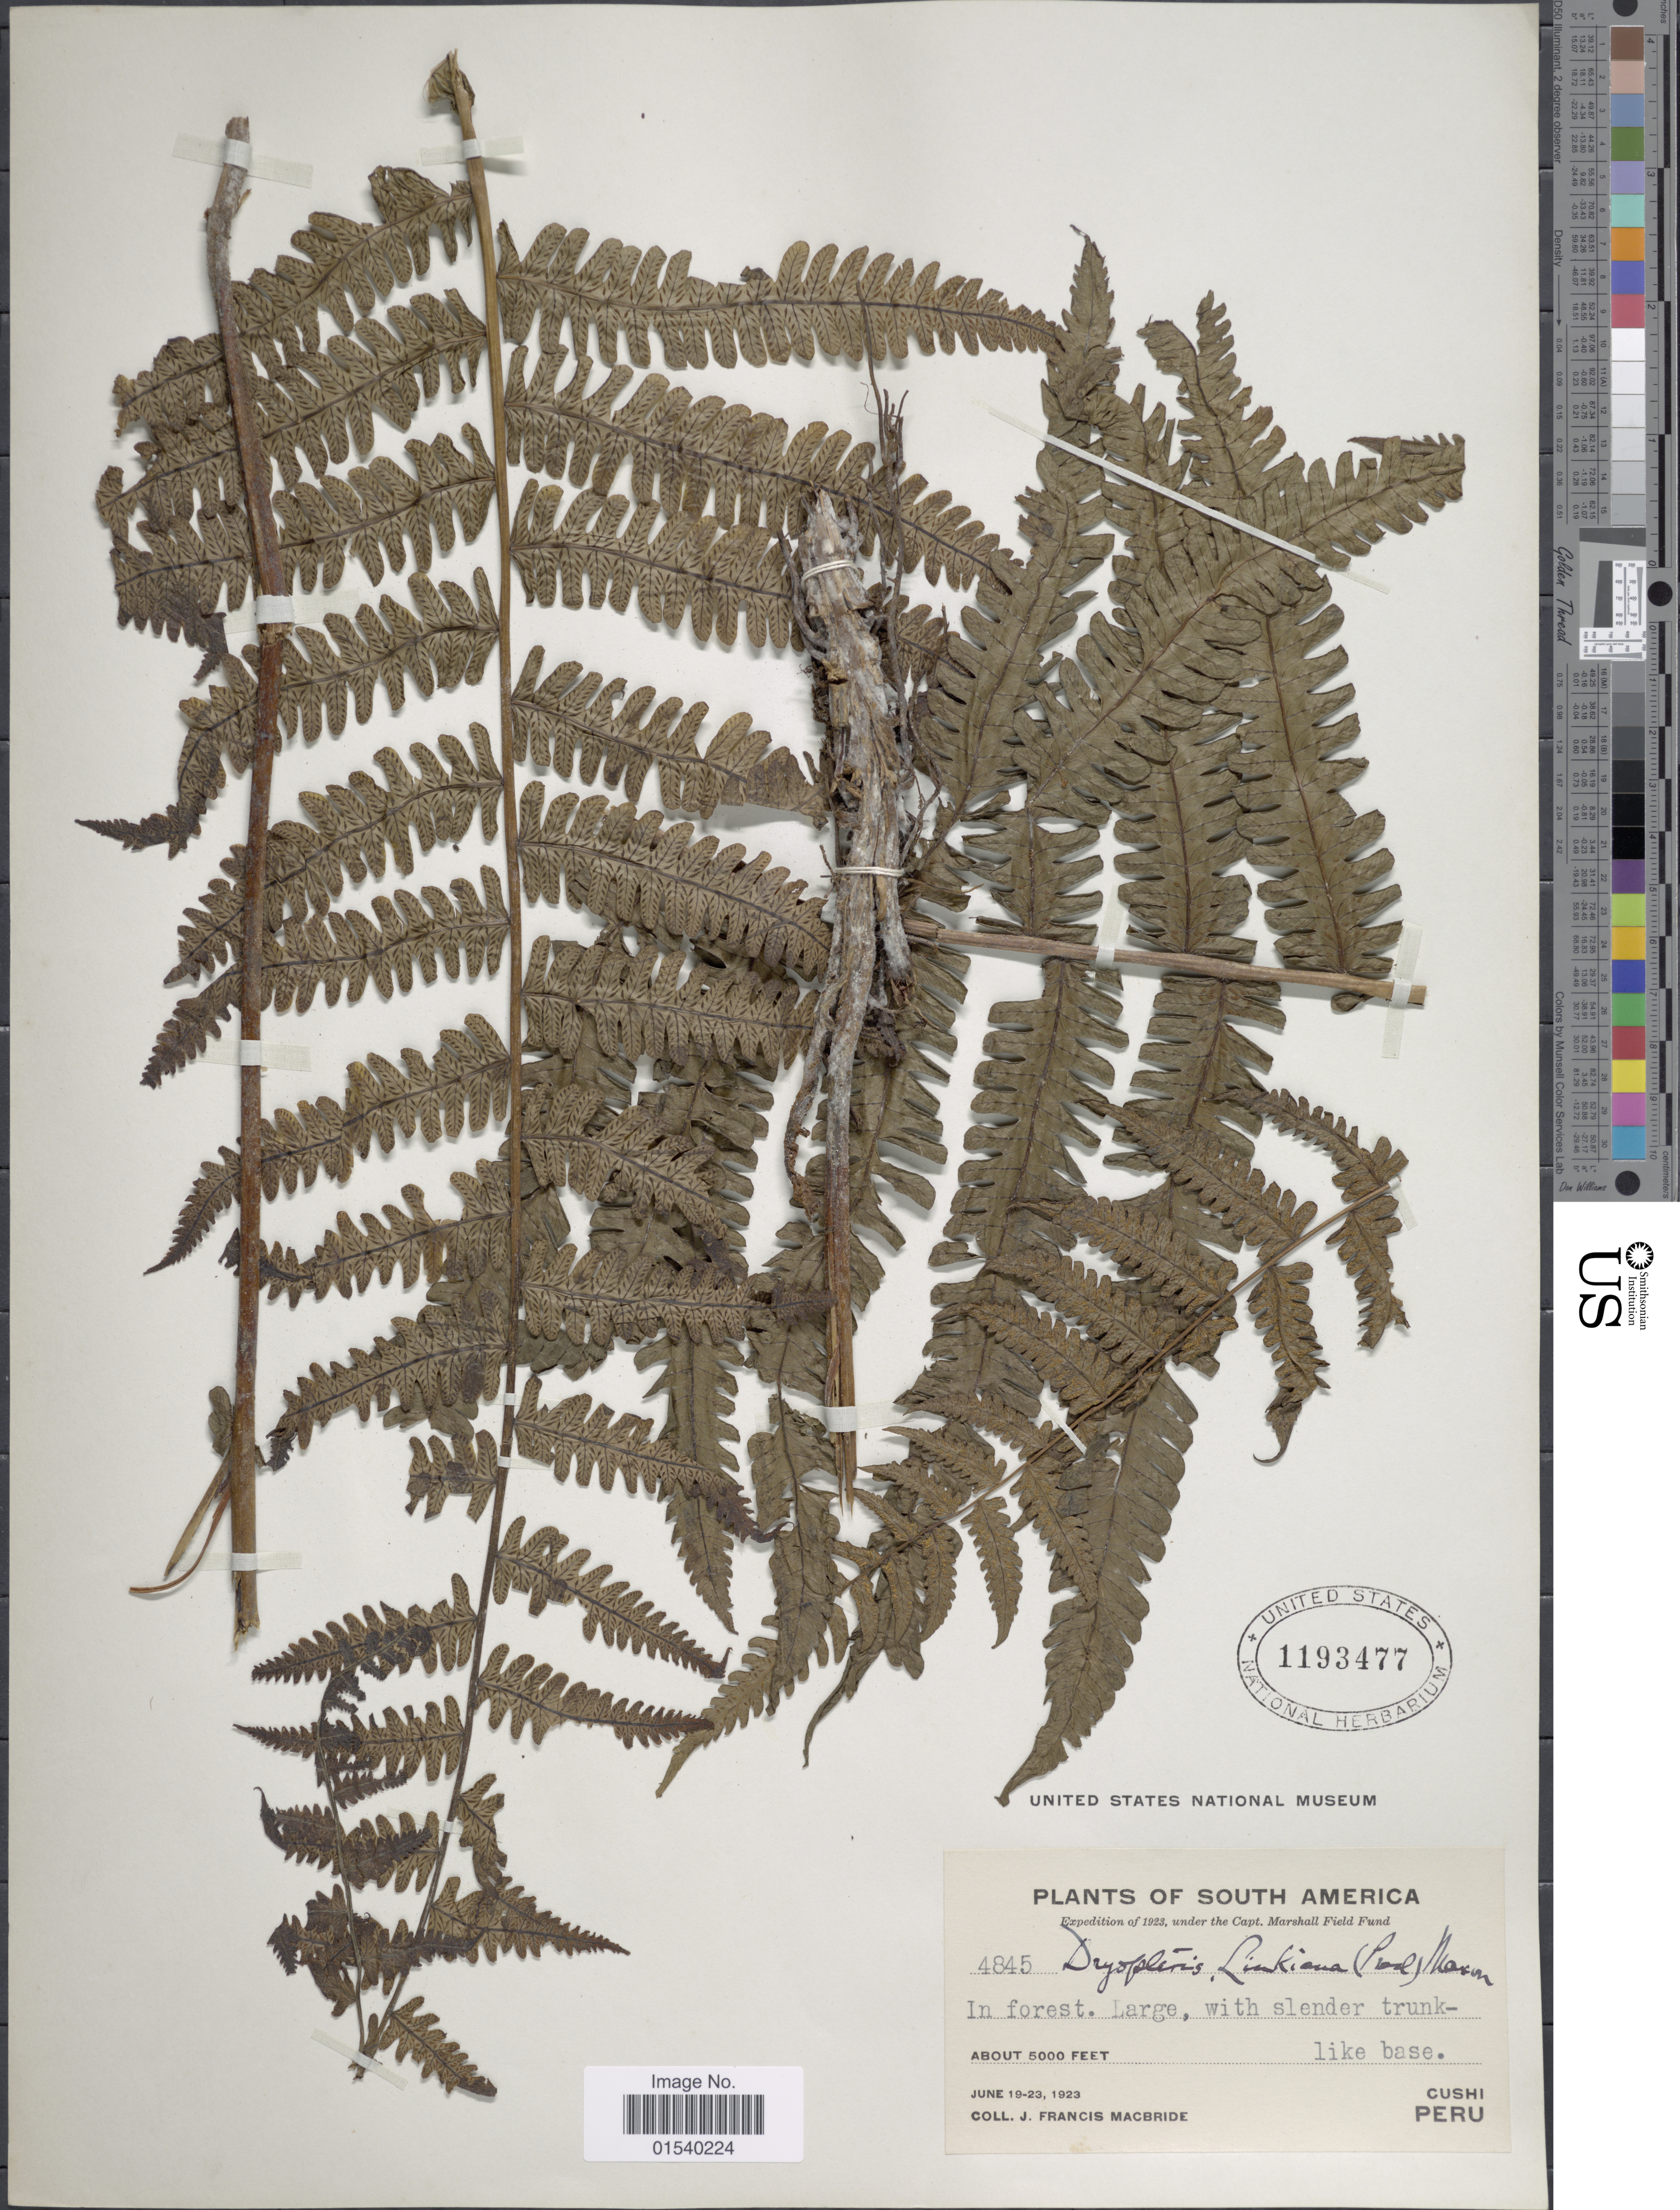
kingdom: Plantae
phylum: Tracheophyta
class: Polypodiopsida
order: Polypodiales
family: Thelypteridaceae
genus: Amauropelta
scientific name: Amauropelta linkiana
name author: (C. Presl) Pic. Serm.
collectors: J. F. Macbride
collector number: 4845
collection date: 1923-06-19/1923-06-23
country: Peru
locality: Cushi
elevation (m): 1524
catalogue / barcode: US 1193477